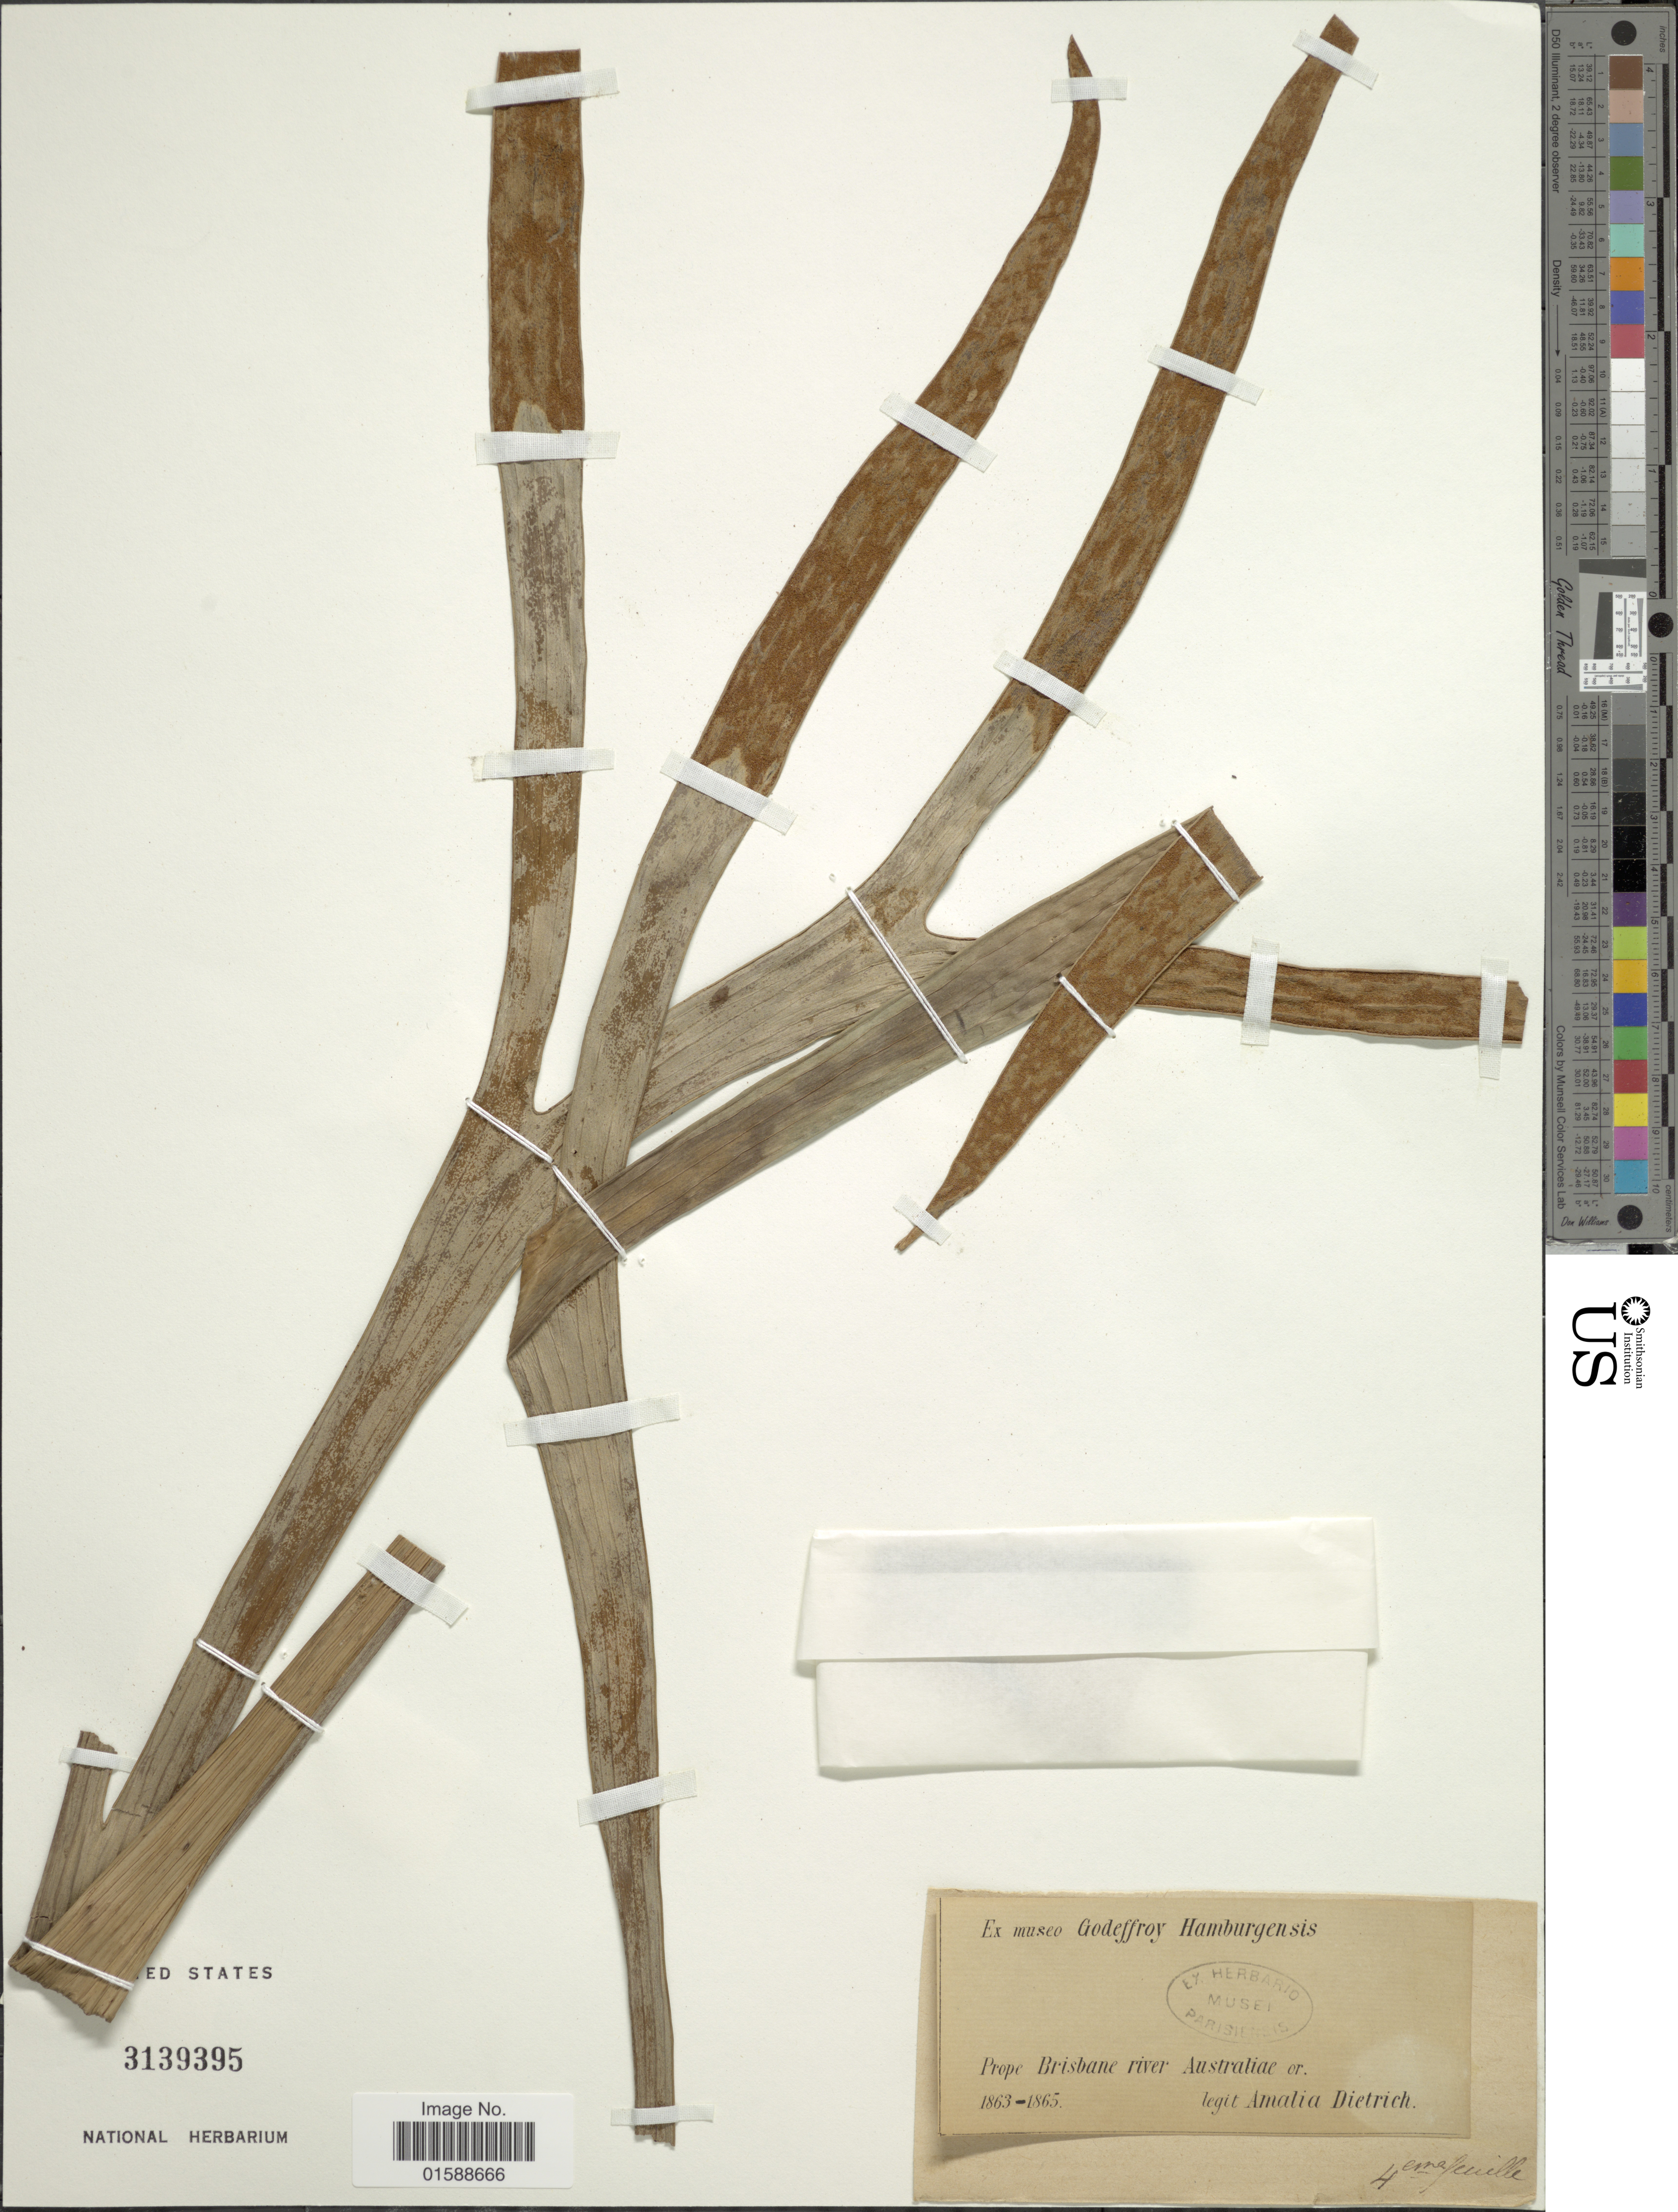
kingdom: Plantae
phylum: Tracheophyta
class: Polypodiopsida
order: Polypodiales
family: Polypodiaceae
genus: Platycerium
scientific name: Platycerium bifurcatum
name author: (Cav.) C. Chr.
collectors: A. Dietrich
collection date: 1863/1865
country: Australia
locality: Prope Brisbane river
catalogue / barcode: US 3139395